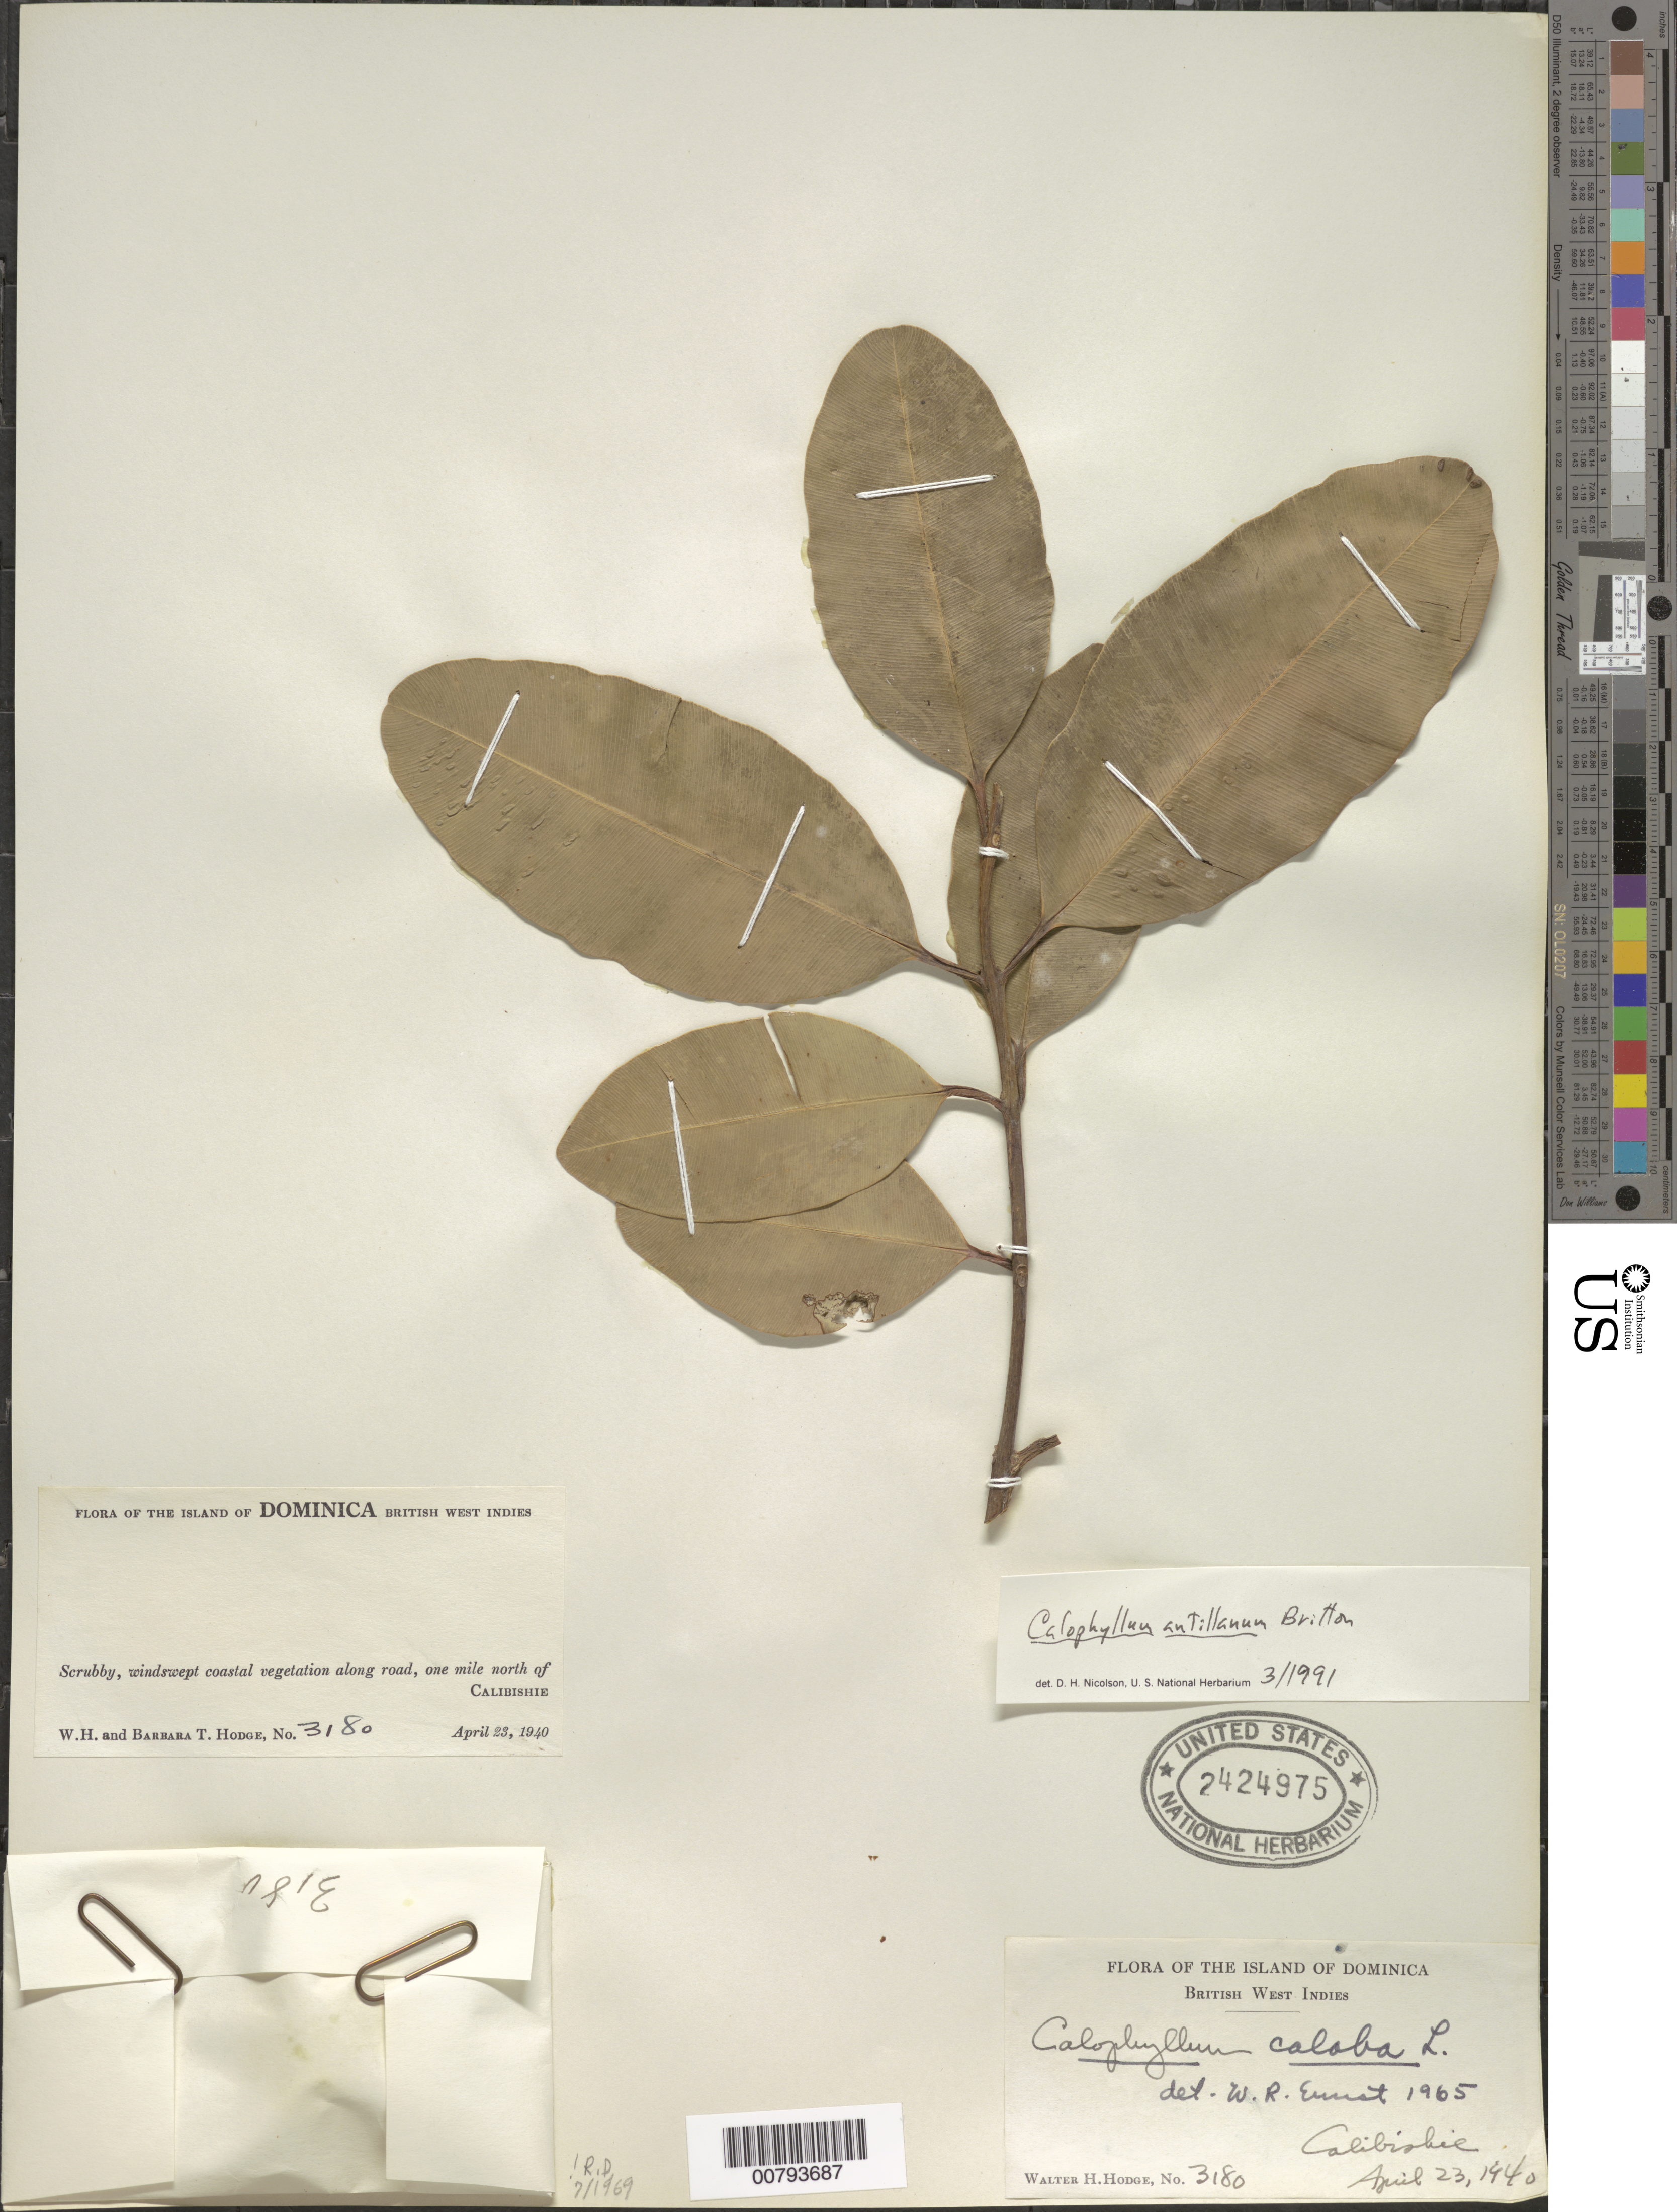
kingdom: Plantae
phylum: Tracheophyta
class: Magnoliopsida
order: Malpighiales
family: Calophyllaceae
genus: Calophyllum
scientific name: Calophyllum calaba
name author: L.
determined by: Ernst, W. R., (US), NMNH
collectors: W. Hodge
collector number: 3180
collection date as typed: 23 Apr 1940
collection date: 1940-04-23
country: Dominica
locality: Along road, one mile north of Calibishie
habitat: Scrubby, windswept coastal vegetation along road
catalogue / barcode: US 2424975